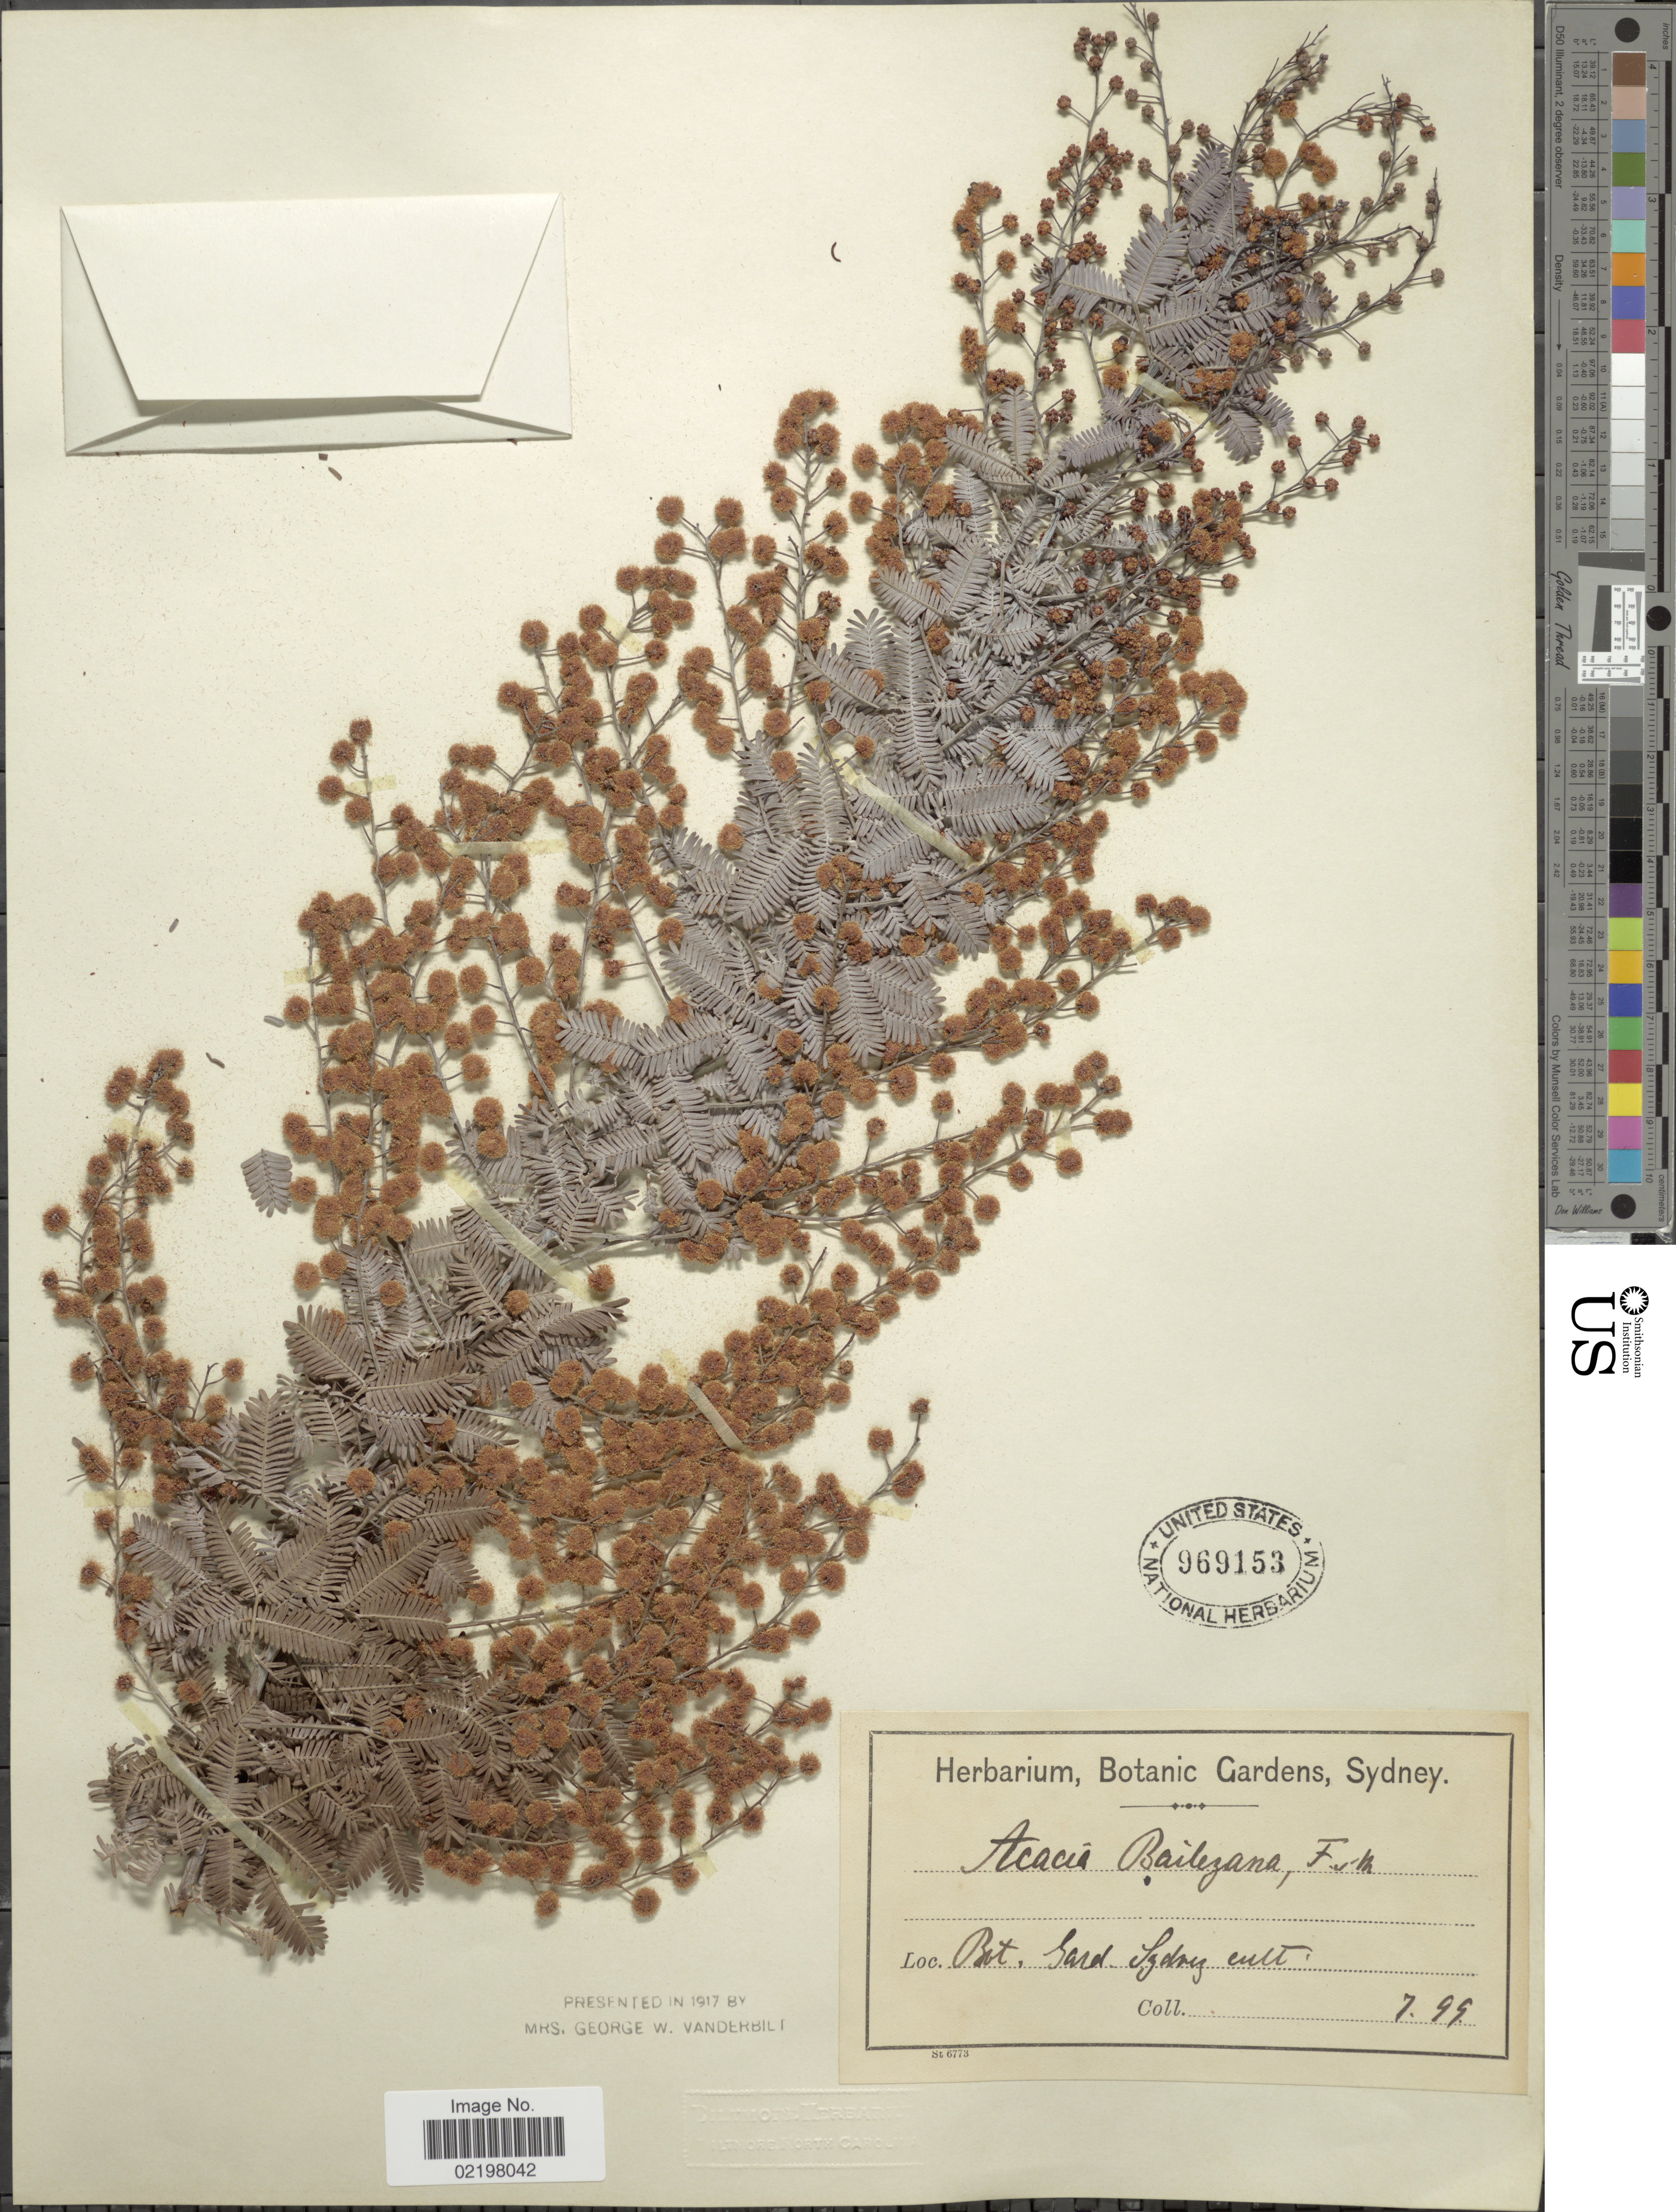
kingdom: Plantae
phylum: Tracheophyta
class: Magnoliopsida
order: Fabales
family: Fabaceae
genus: Acacia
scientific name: Acacia baileyana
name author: F. Muell.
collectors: ex herb. Botanic Gardens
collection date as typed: Transcribed d/m/y: /7/99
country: Australia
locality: Bot. Gard. Sydney cult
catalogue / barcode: US 969153